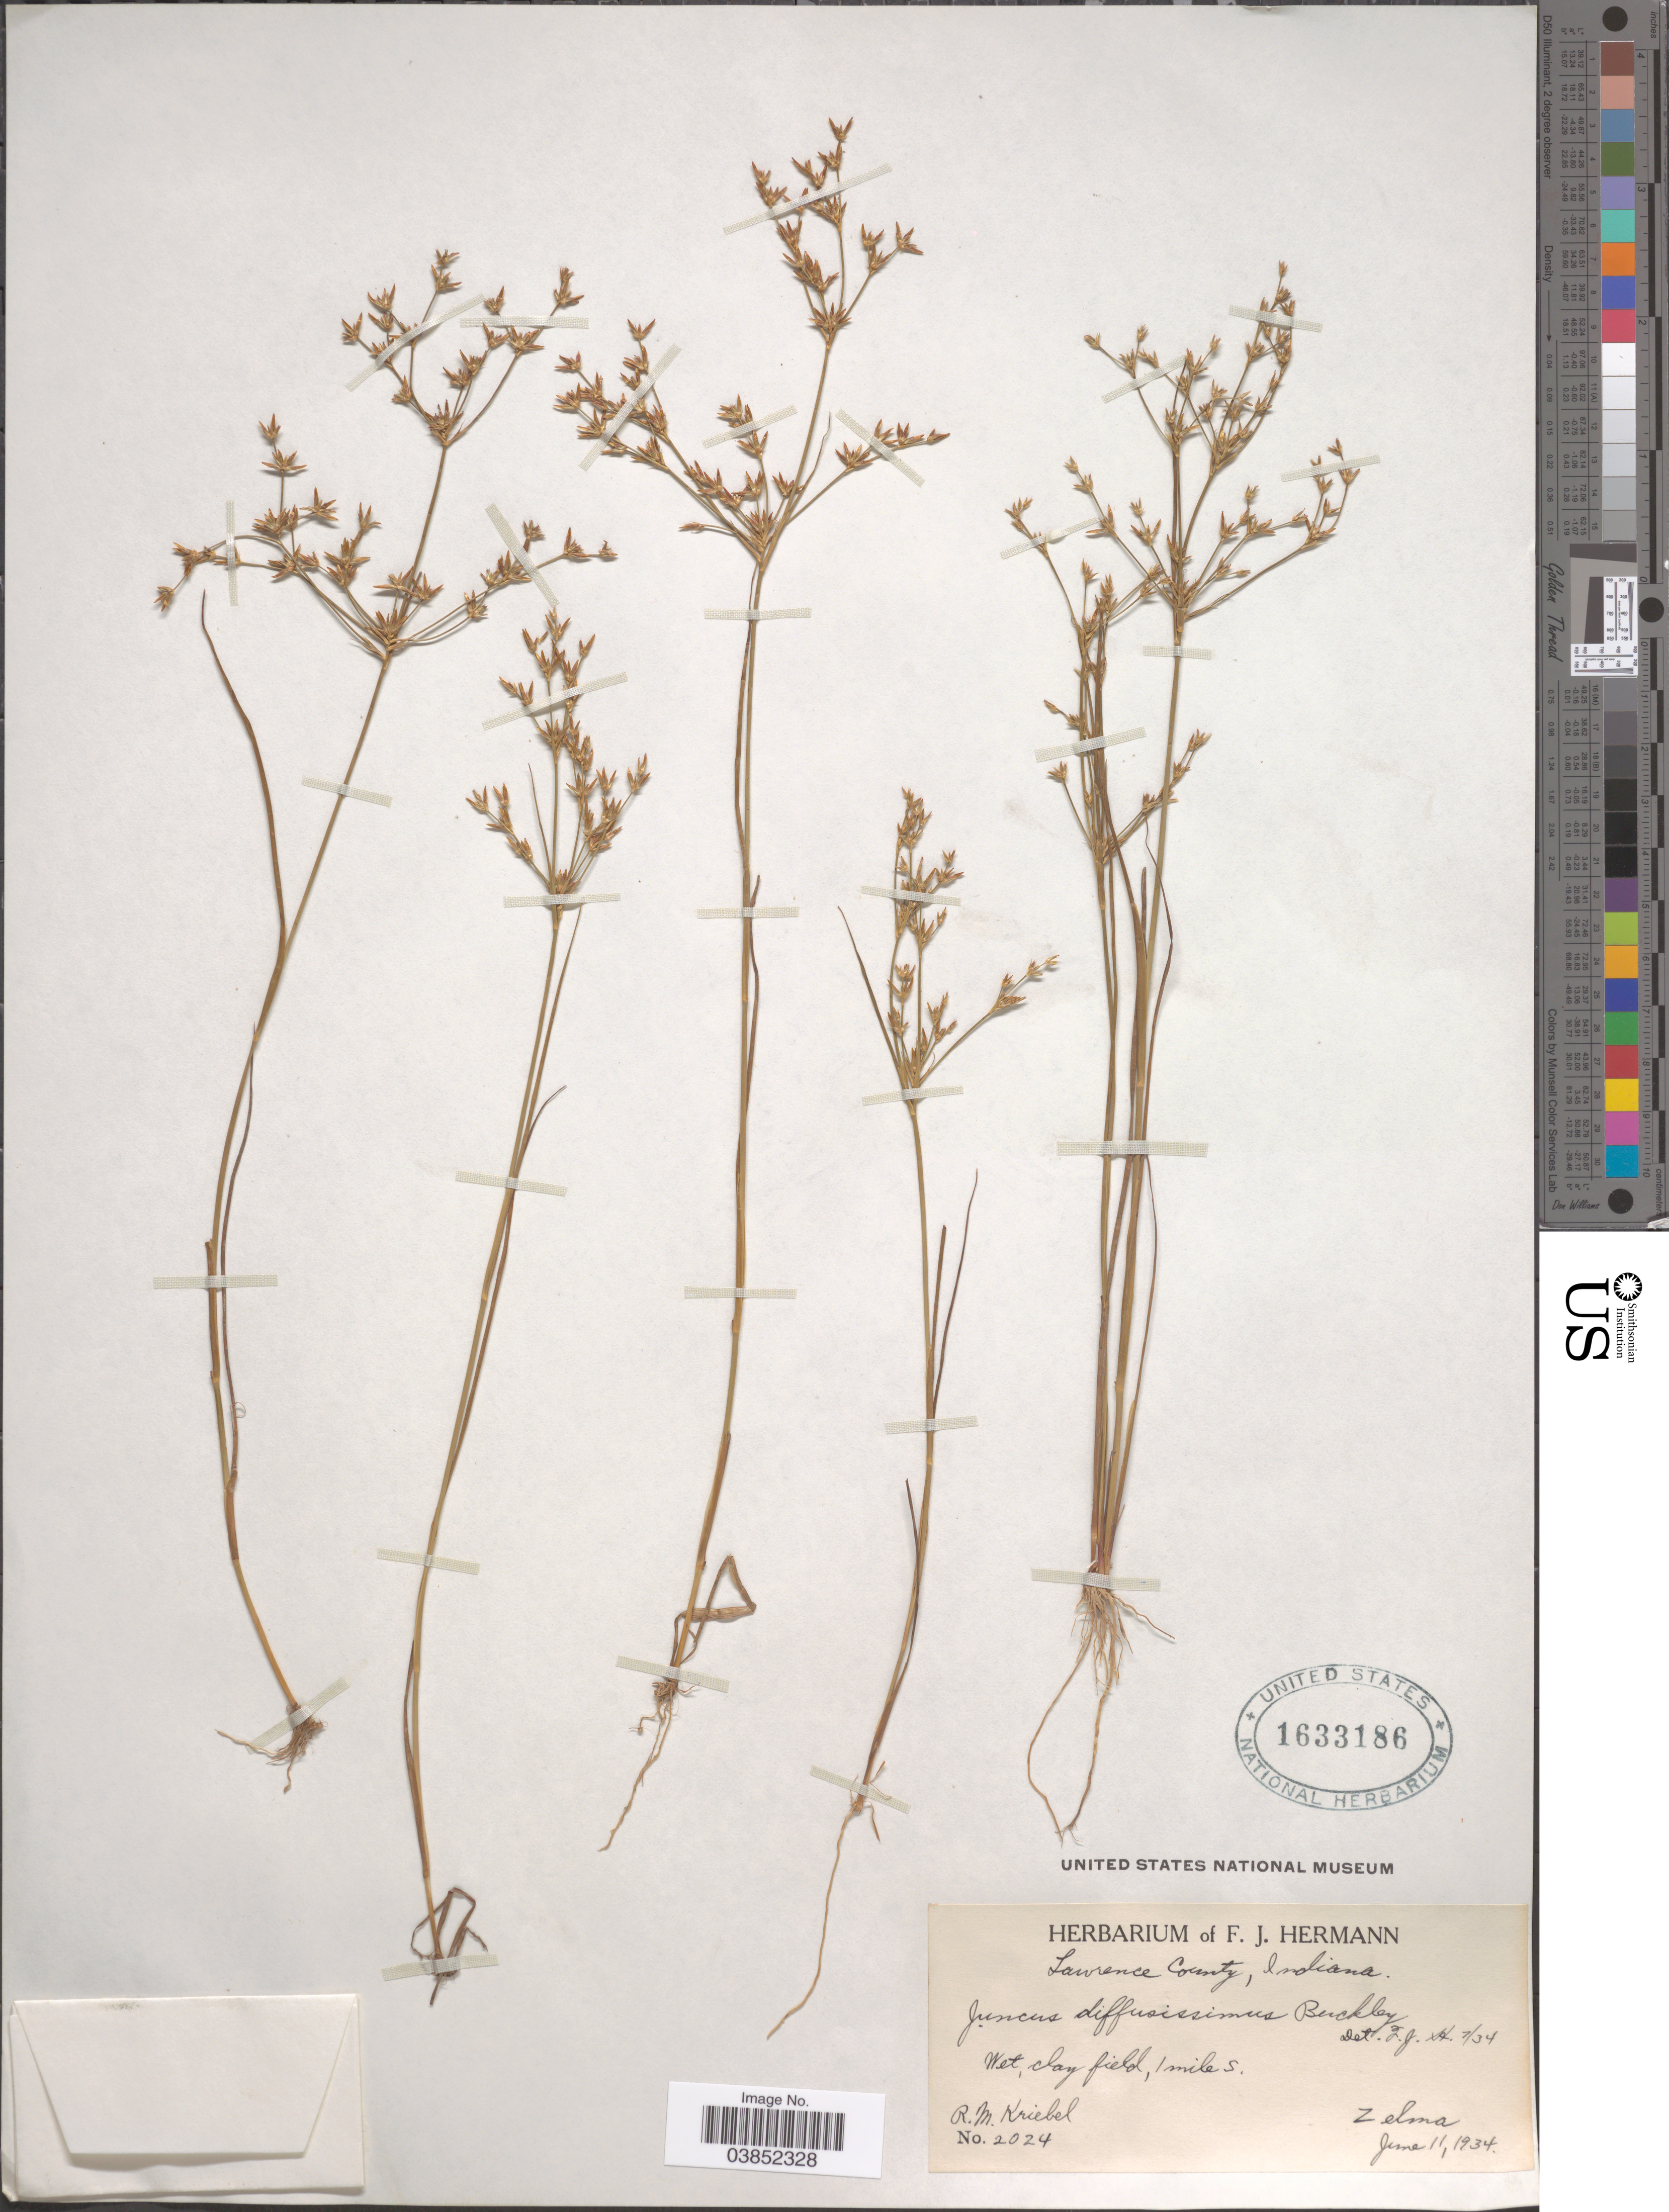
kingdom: Plantae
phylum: Tracheophyta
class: Liliopsida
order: Poales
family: Juncaceae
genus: Juncus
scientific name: Juncus diffusissimus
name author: Buckley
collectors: R. M. Kriebel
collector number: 2024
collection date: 1934-06-11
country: United States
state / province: Indiana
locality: Lawrence County. Wet, clay field, 1 mile S. Zelma.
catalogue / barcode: US 1633186